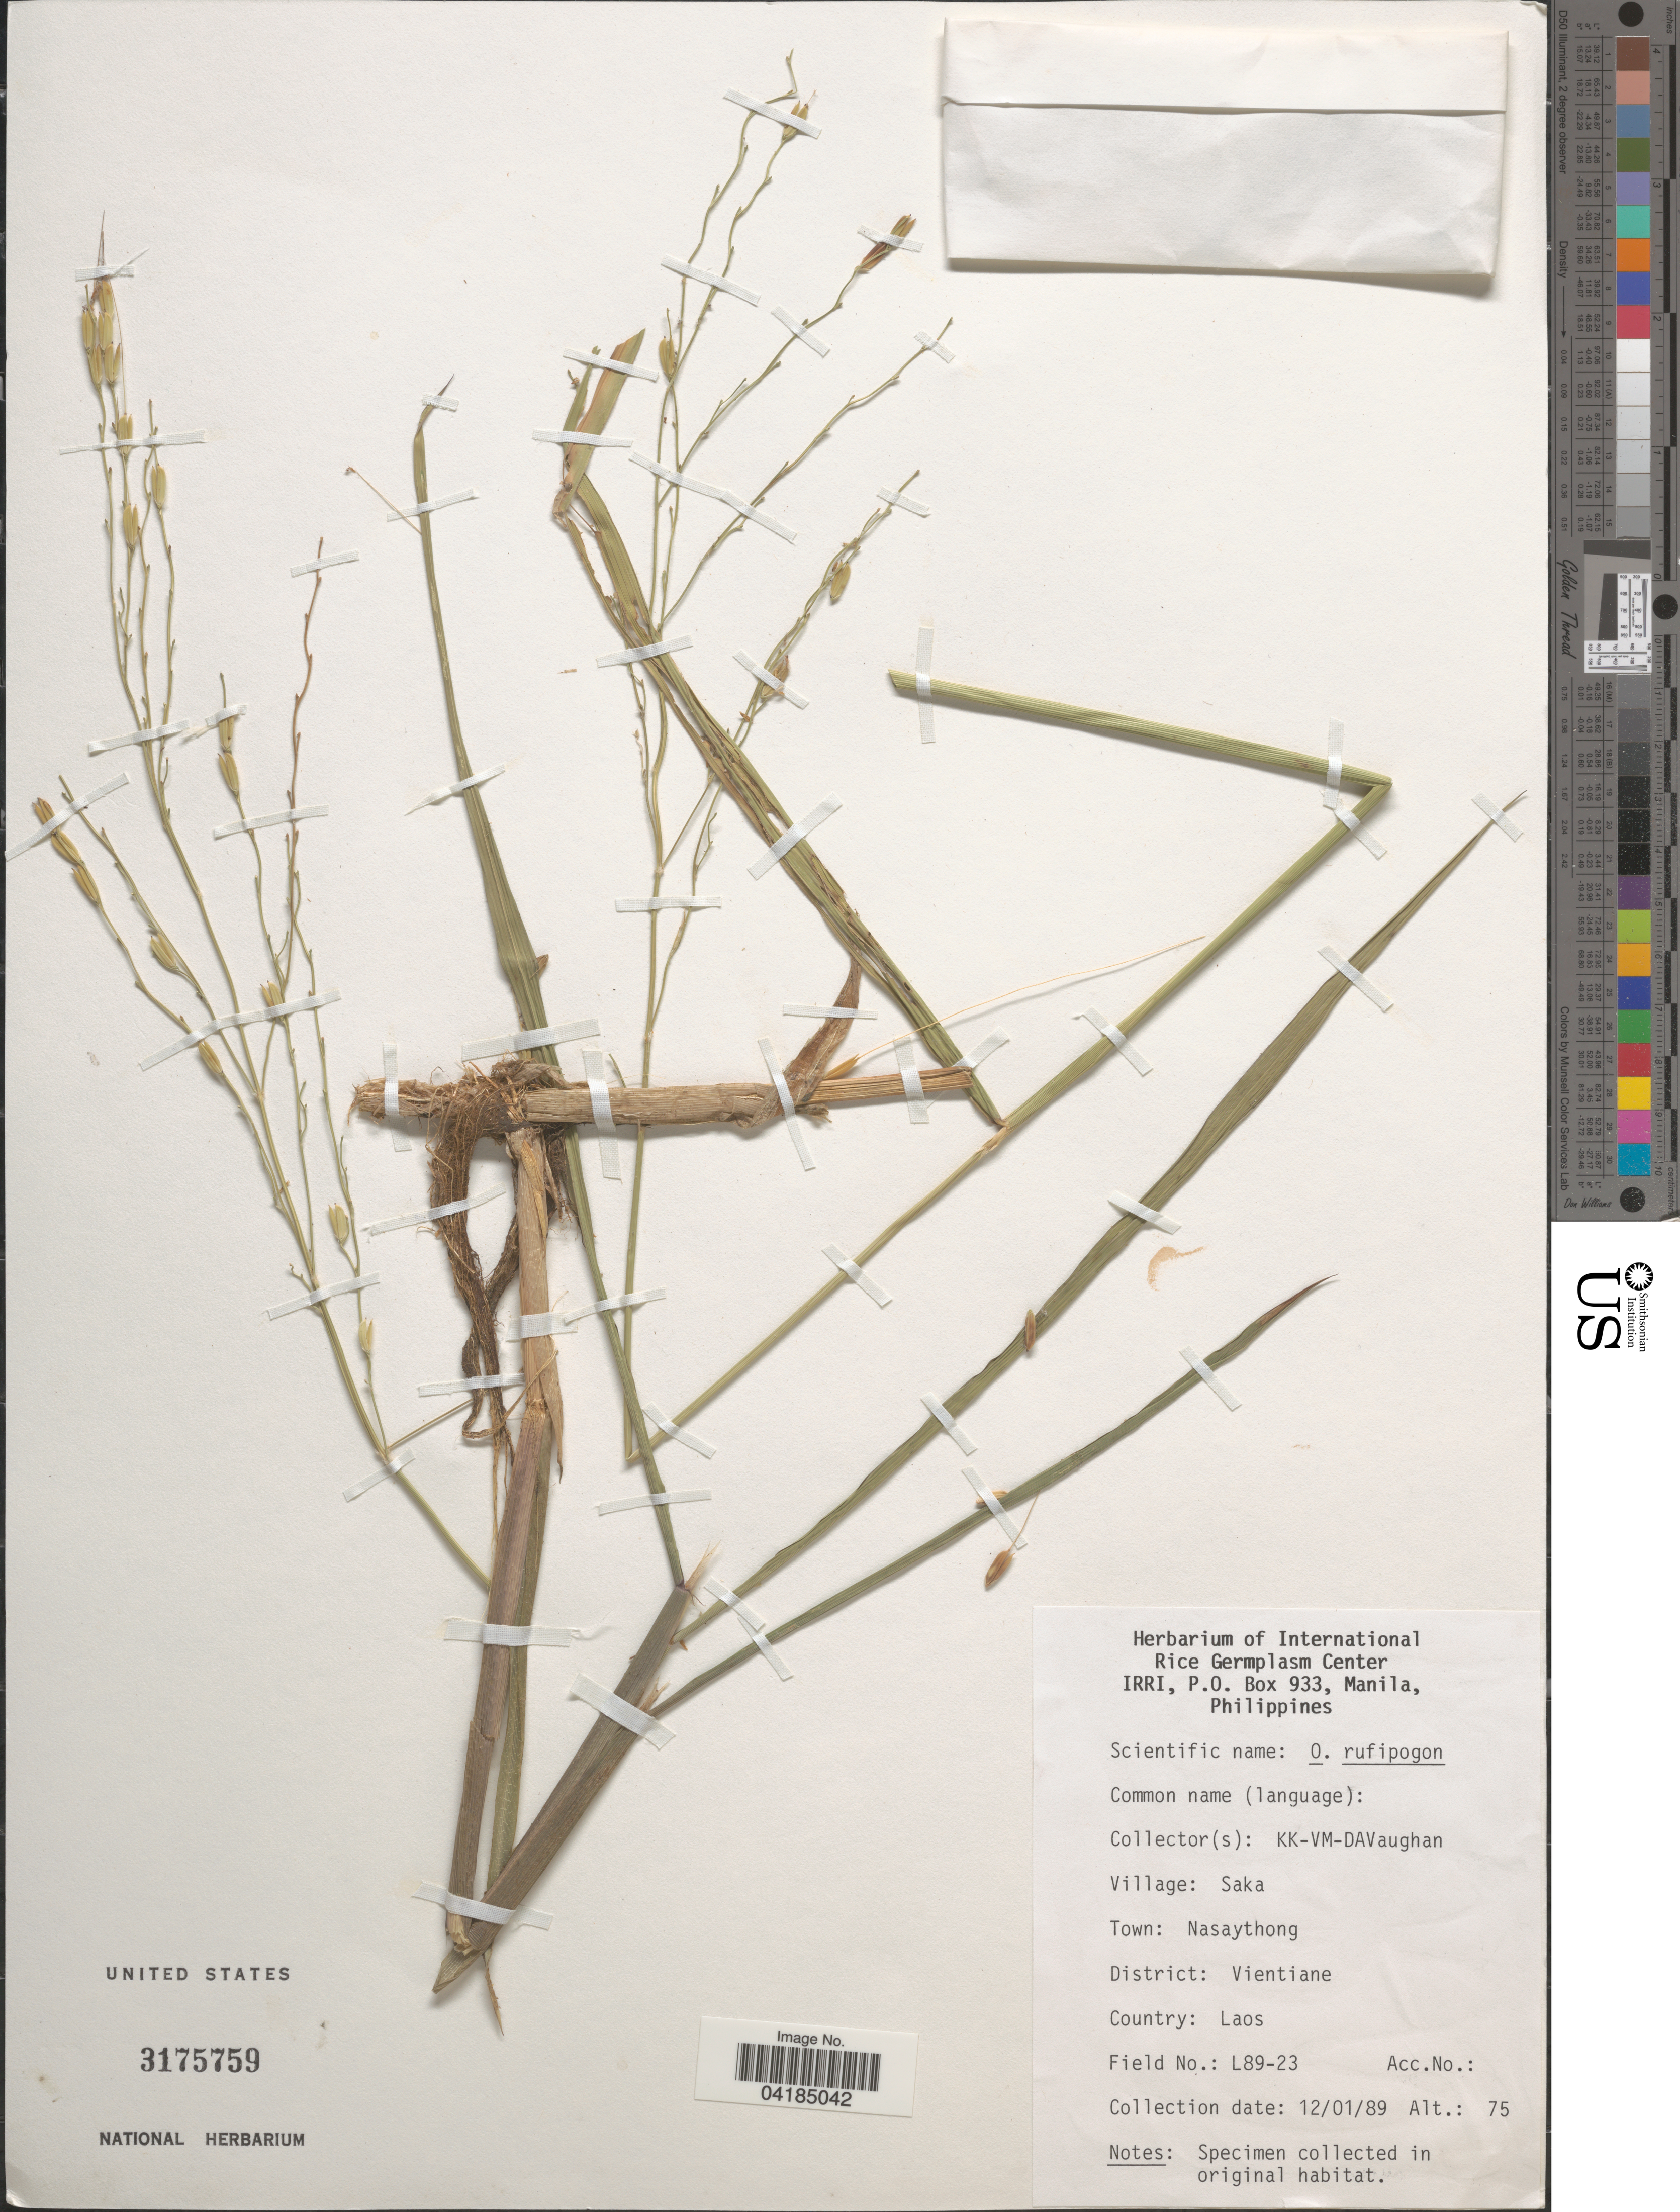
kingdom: Plantae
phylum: Tracheophyta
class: Liliopsida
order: Poales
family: Poaceae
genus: Oryza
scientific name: Oryza rufipogon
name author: Griffith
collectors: K. K., V. M. & D. Vaughan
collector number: L89-23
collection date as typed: Transcribed d/m/y: 12/1/89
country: Laos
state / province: Viangchan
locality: Village: Saka. Town: Nasaythong. District: Vientiane.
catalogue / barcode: US 3175759